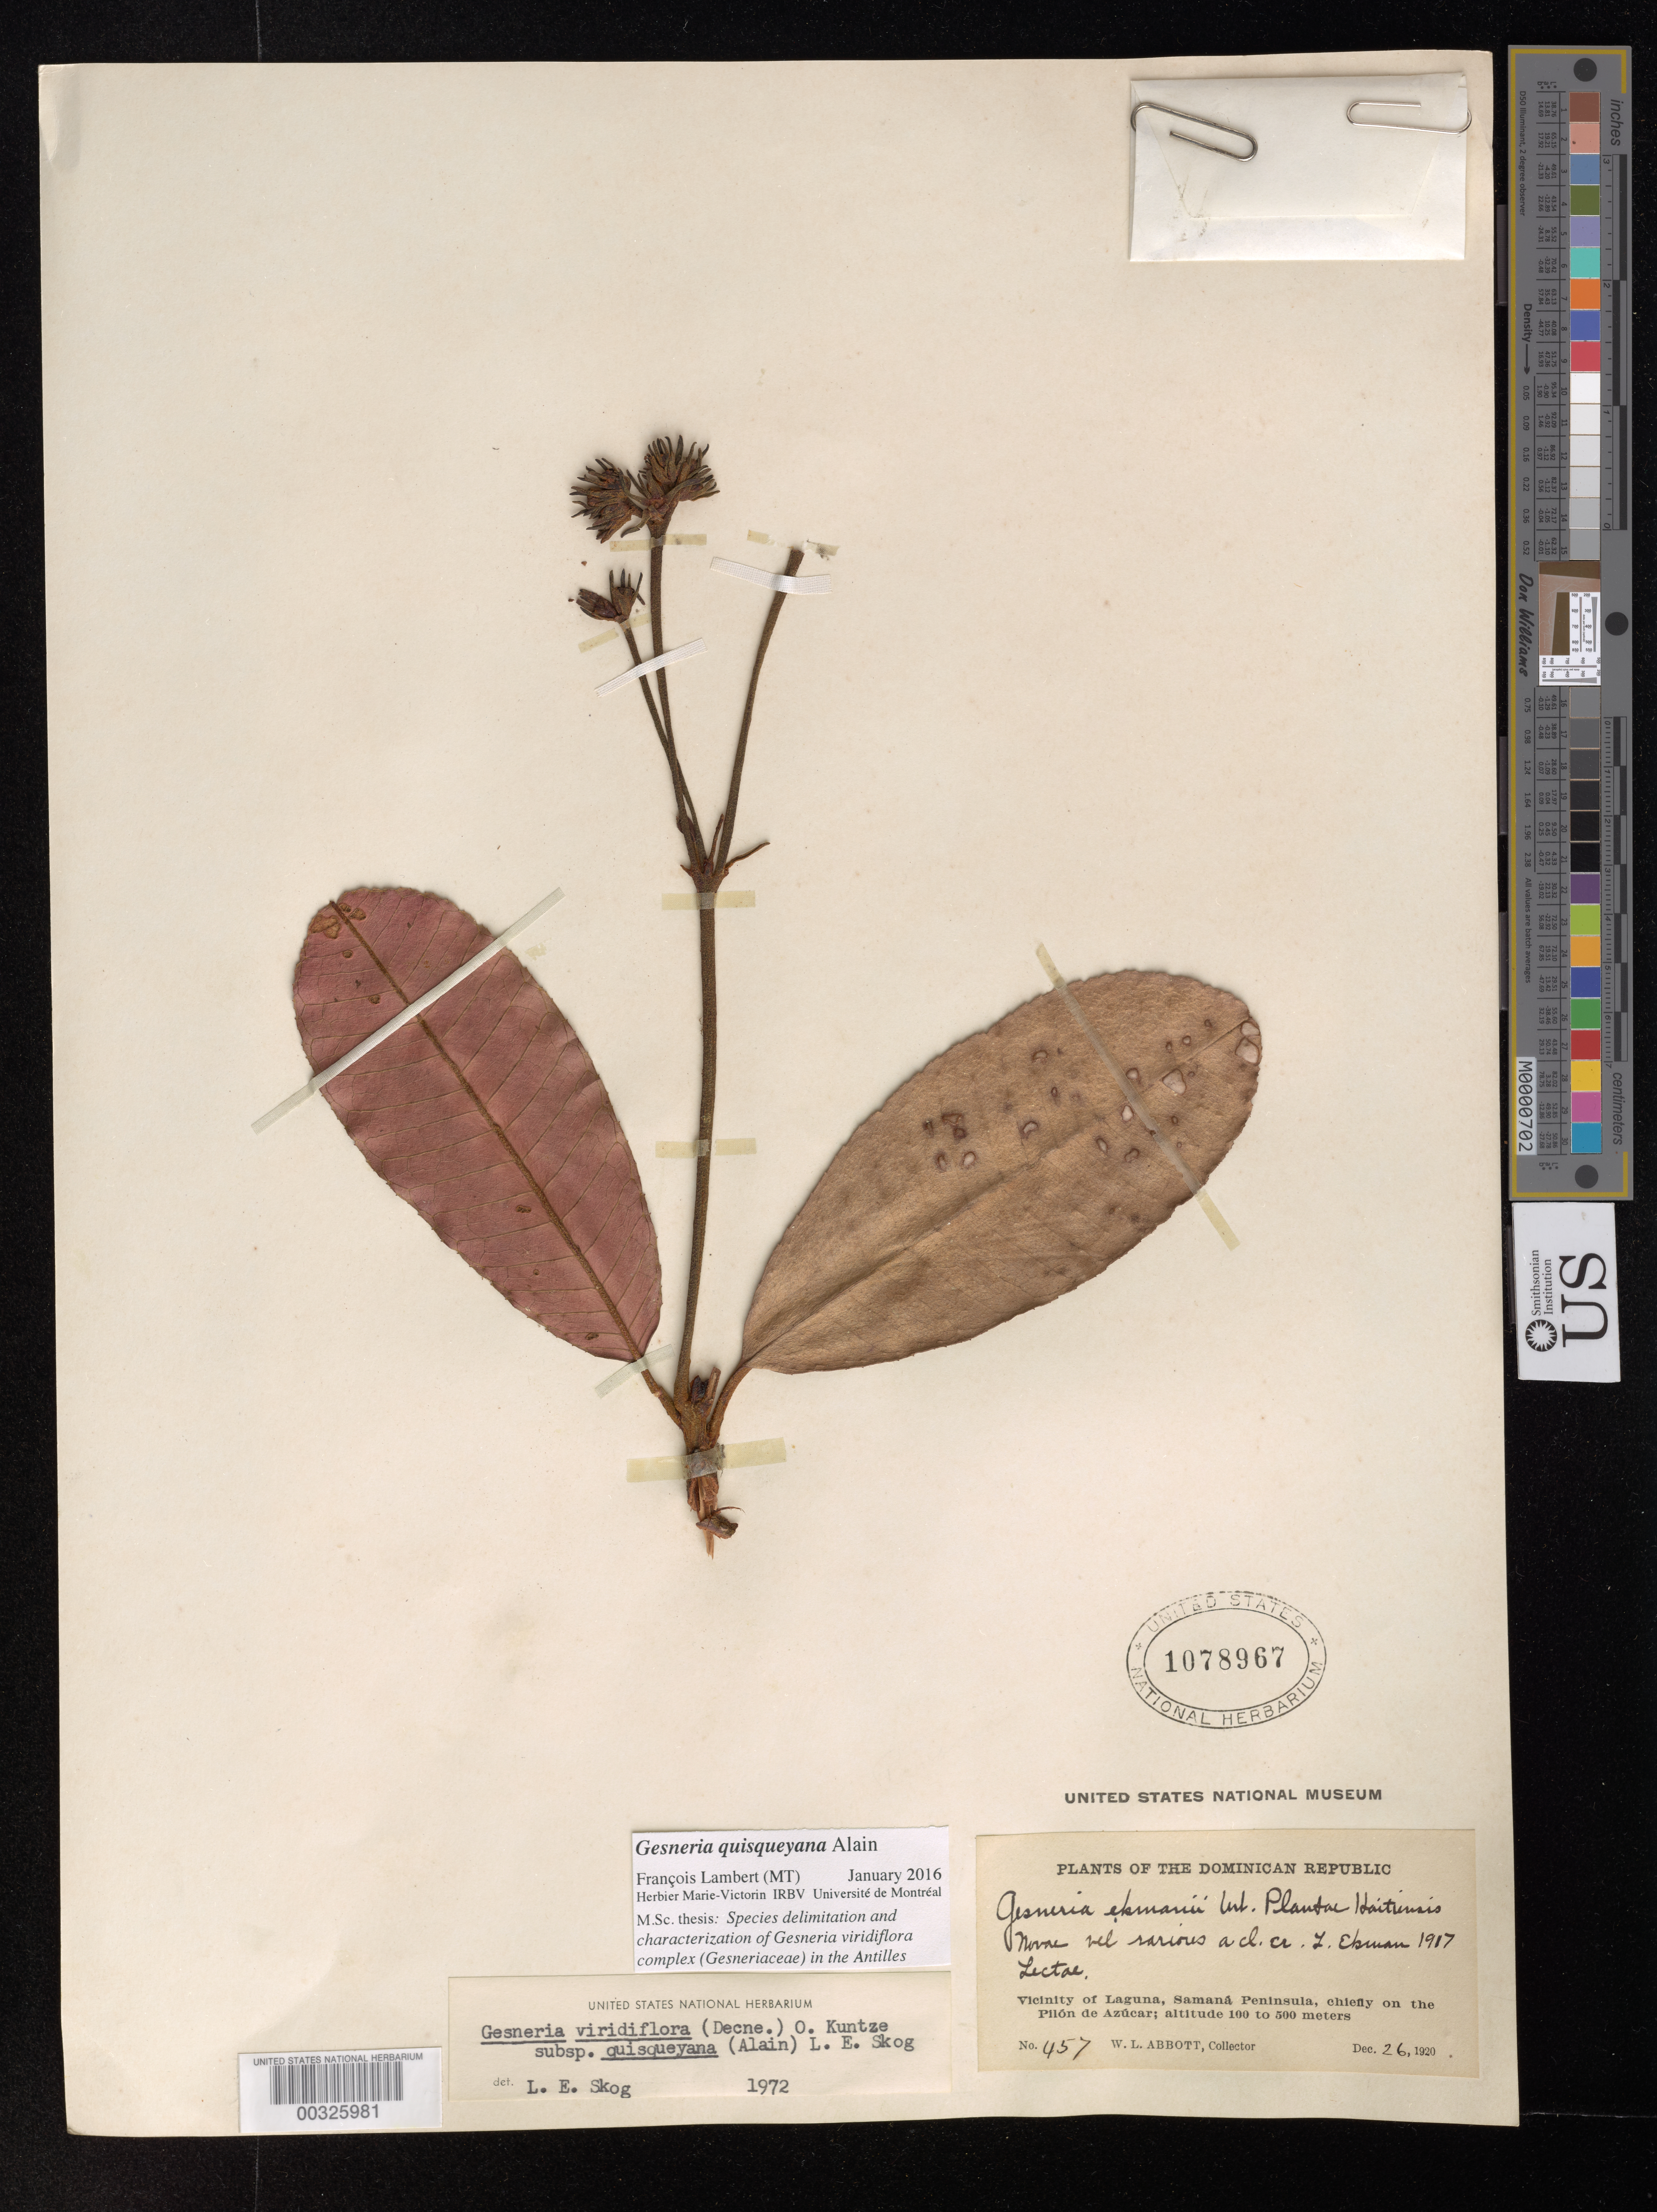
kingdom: Plantae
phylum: Tracheophyta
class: Magnoliopsida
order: Lamiales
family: Gesneriaceae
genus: Gesneria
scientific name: Gesneria quisqueyana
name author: Alain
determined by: Lambert, Francois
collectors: W. L. Abbott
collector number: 457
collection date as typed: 26 Dec 1920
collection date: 1920-12-26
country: Dominican Republic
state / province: Samaná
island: Hispaniola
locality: Vicinity of Laguna, Samana peninsula, chiefly on the Pilón de Azúcar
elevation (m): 100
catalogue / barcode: US 1078967